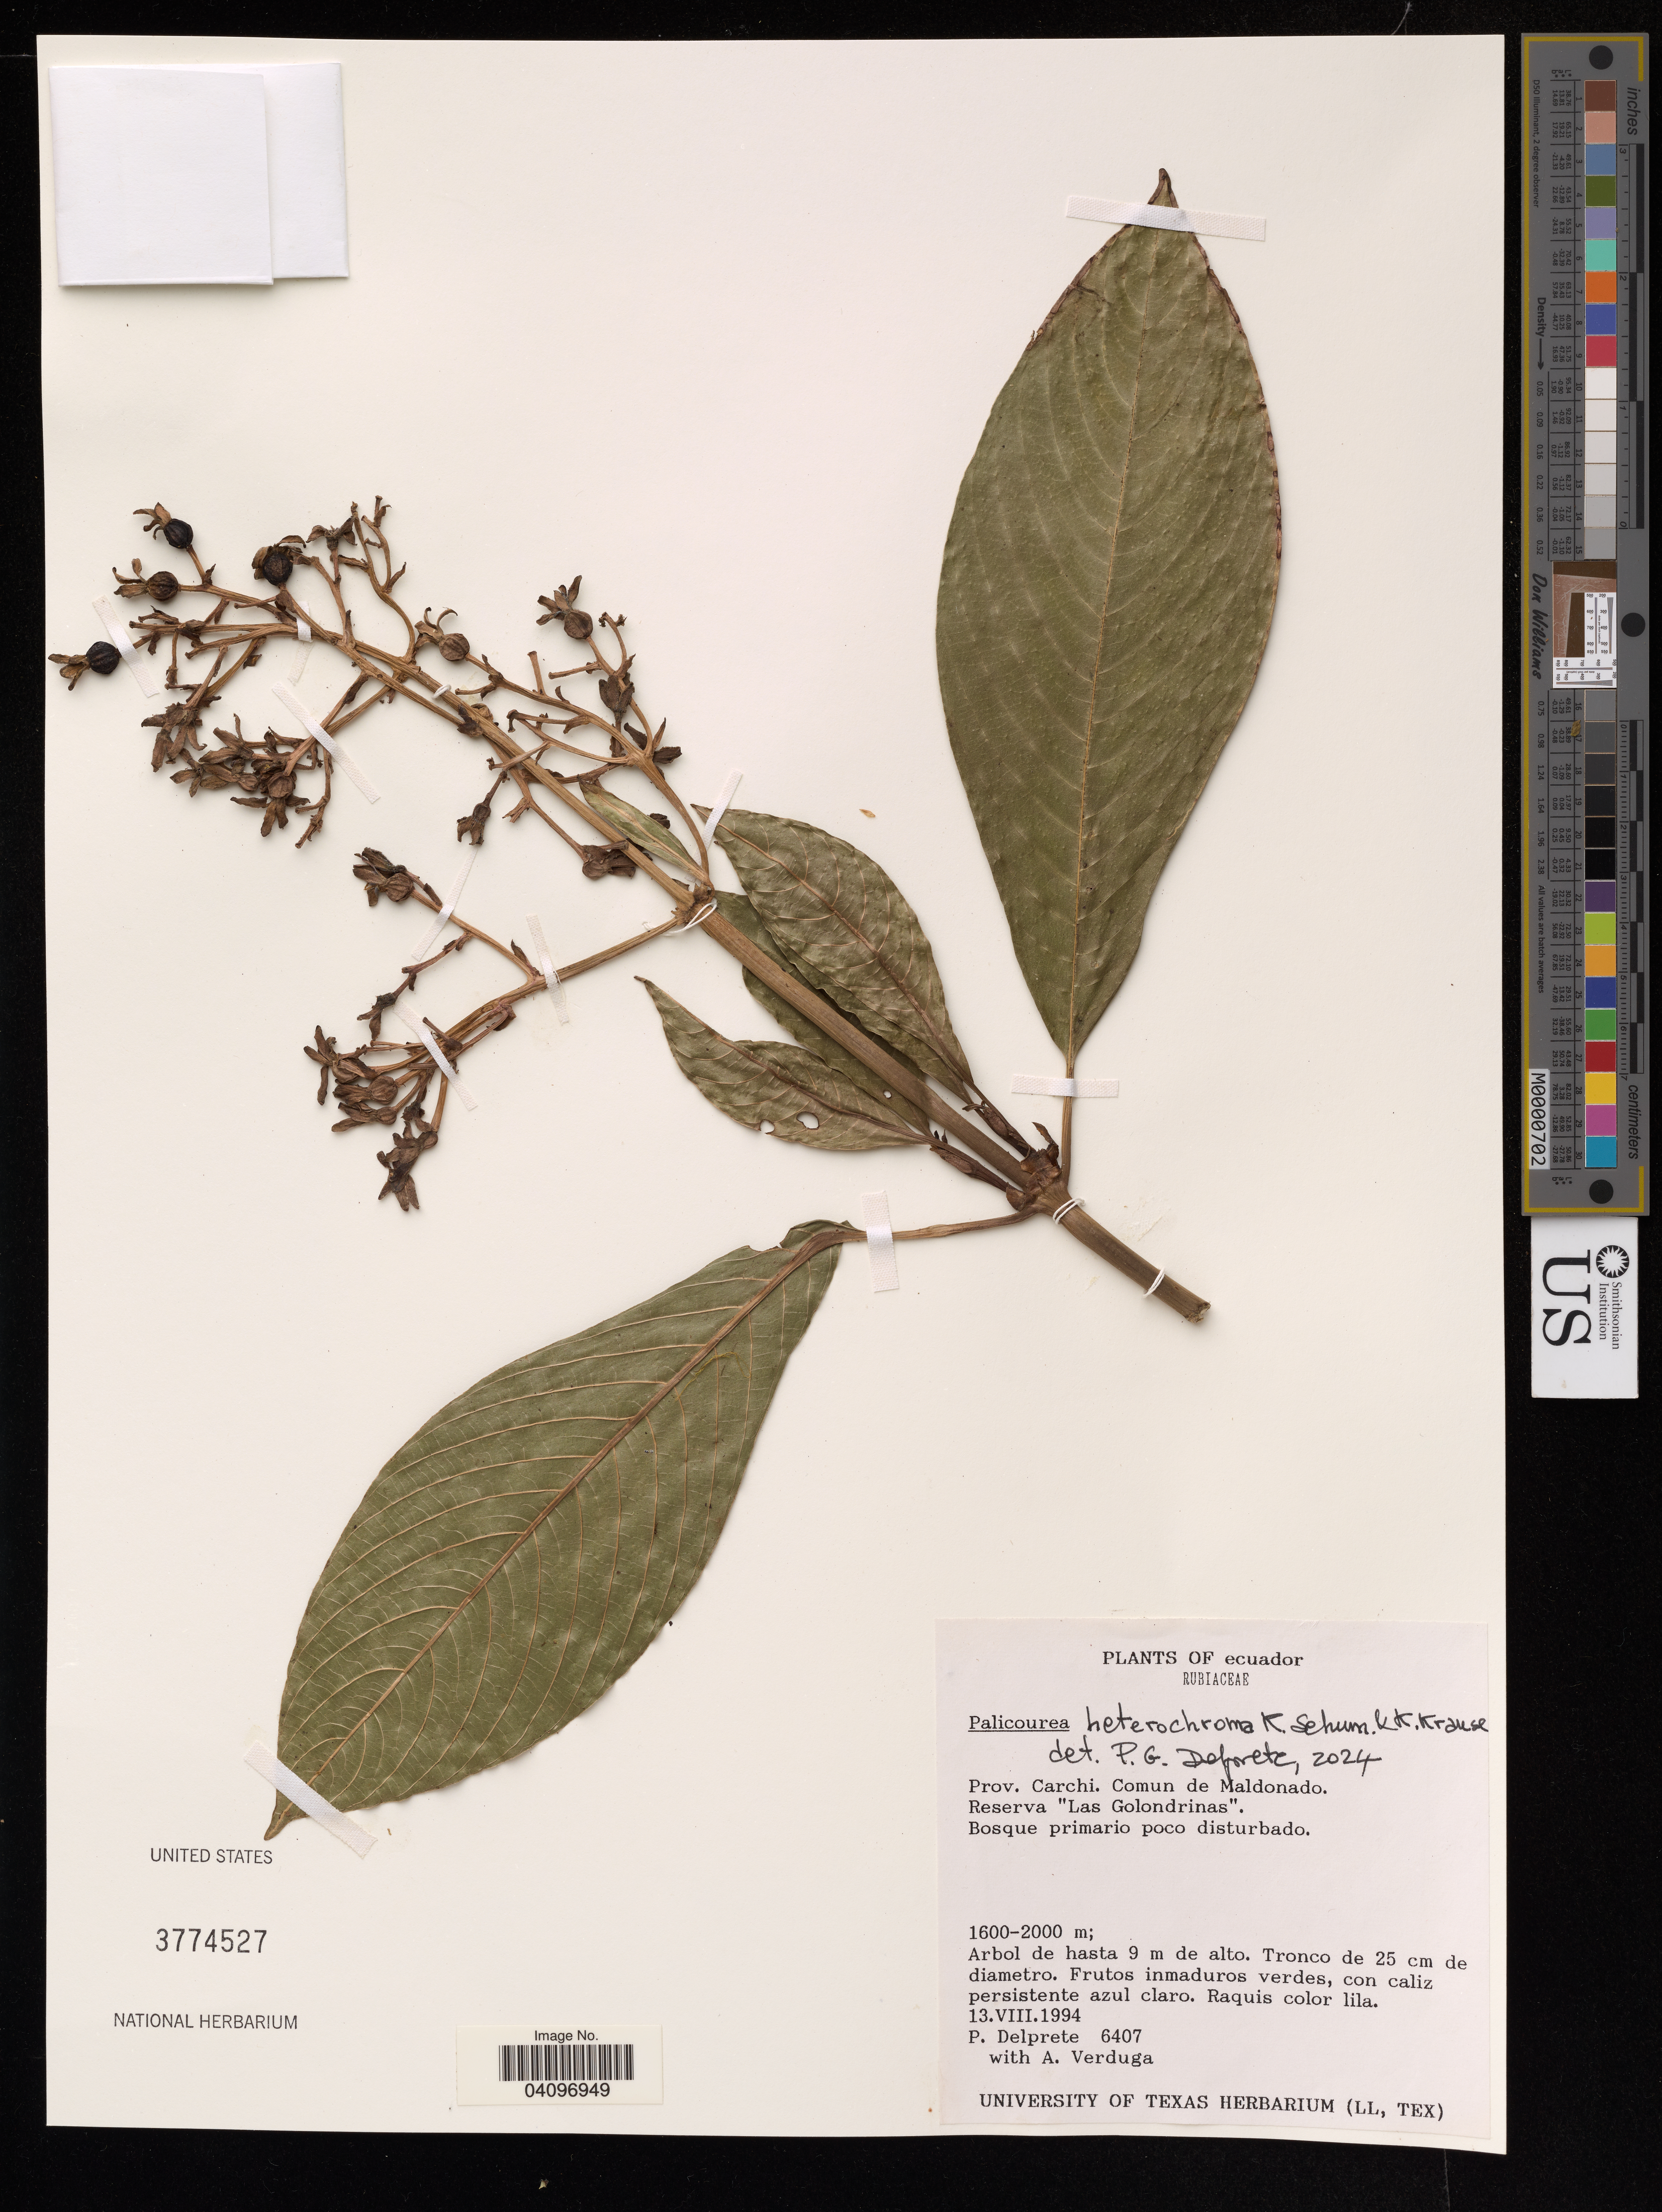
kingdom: Plantae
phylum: Tracheophyta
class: Magnoliopsida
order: Gentianales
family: Rubiaceae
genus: Palicourea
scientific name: Palicourea heterochroma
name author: K. Schum. & K. Krause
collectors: P. G. Delprete & A. Verduga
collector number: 6407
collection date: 1994-08-13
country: Ecuador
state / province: Carchi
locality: Comun de Maldonado. Reserva "Las Golondrinas".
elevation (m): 1600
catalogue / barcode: US 3774527